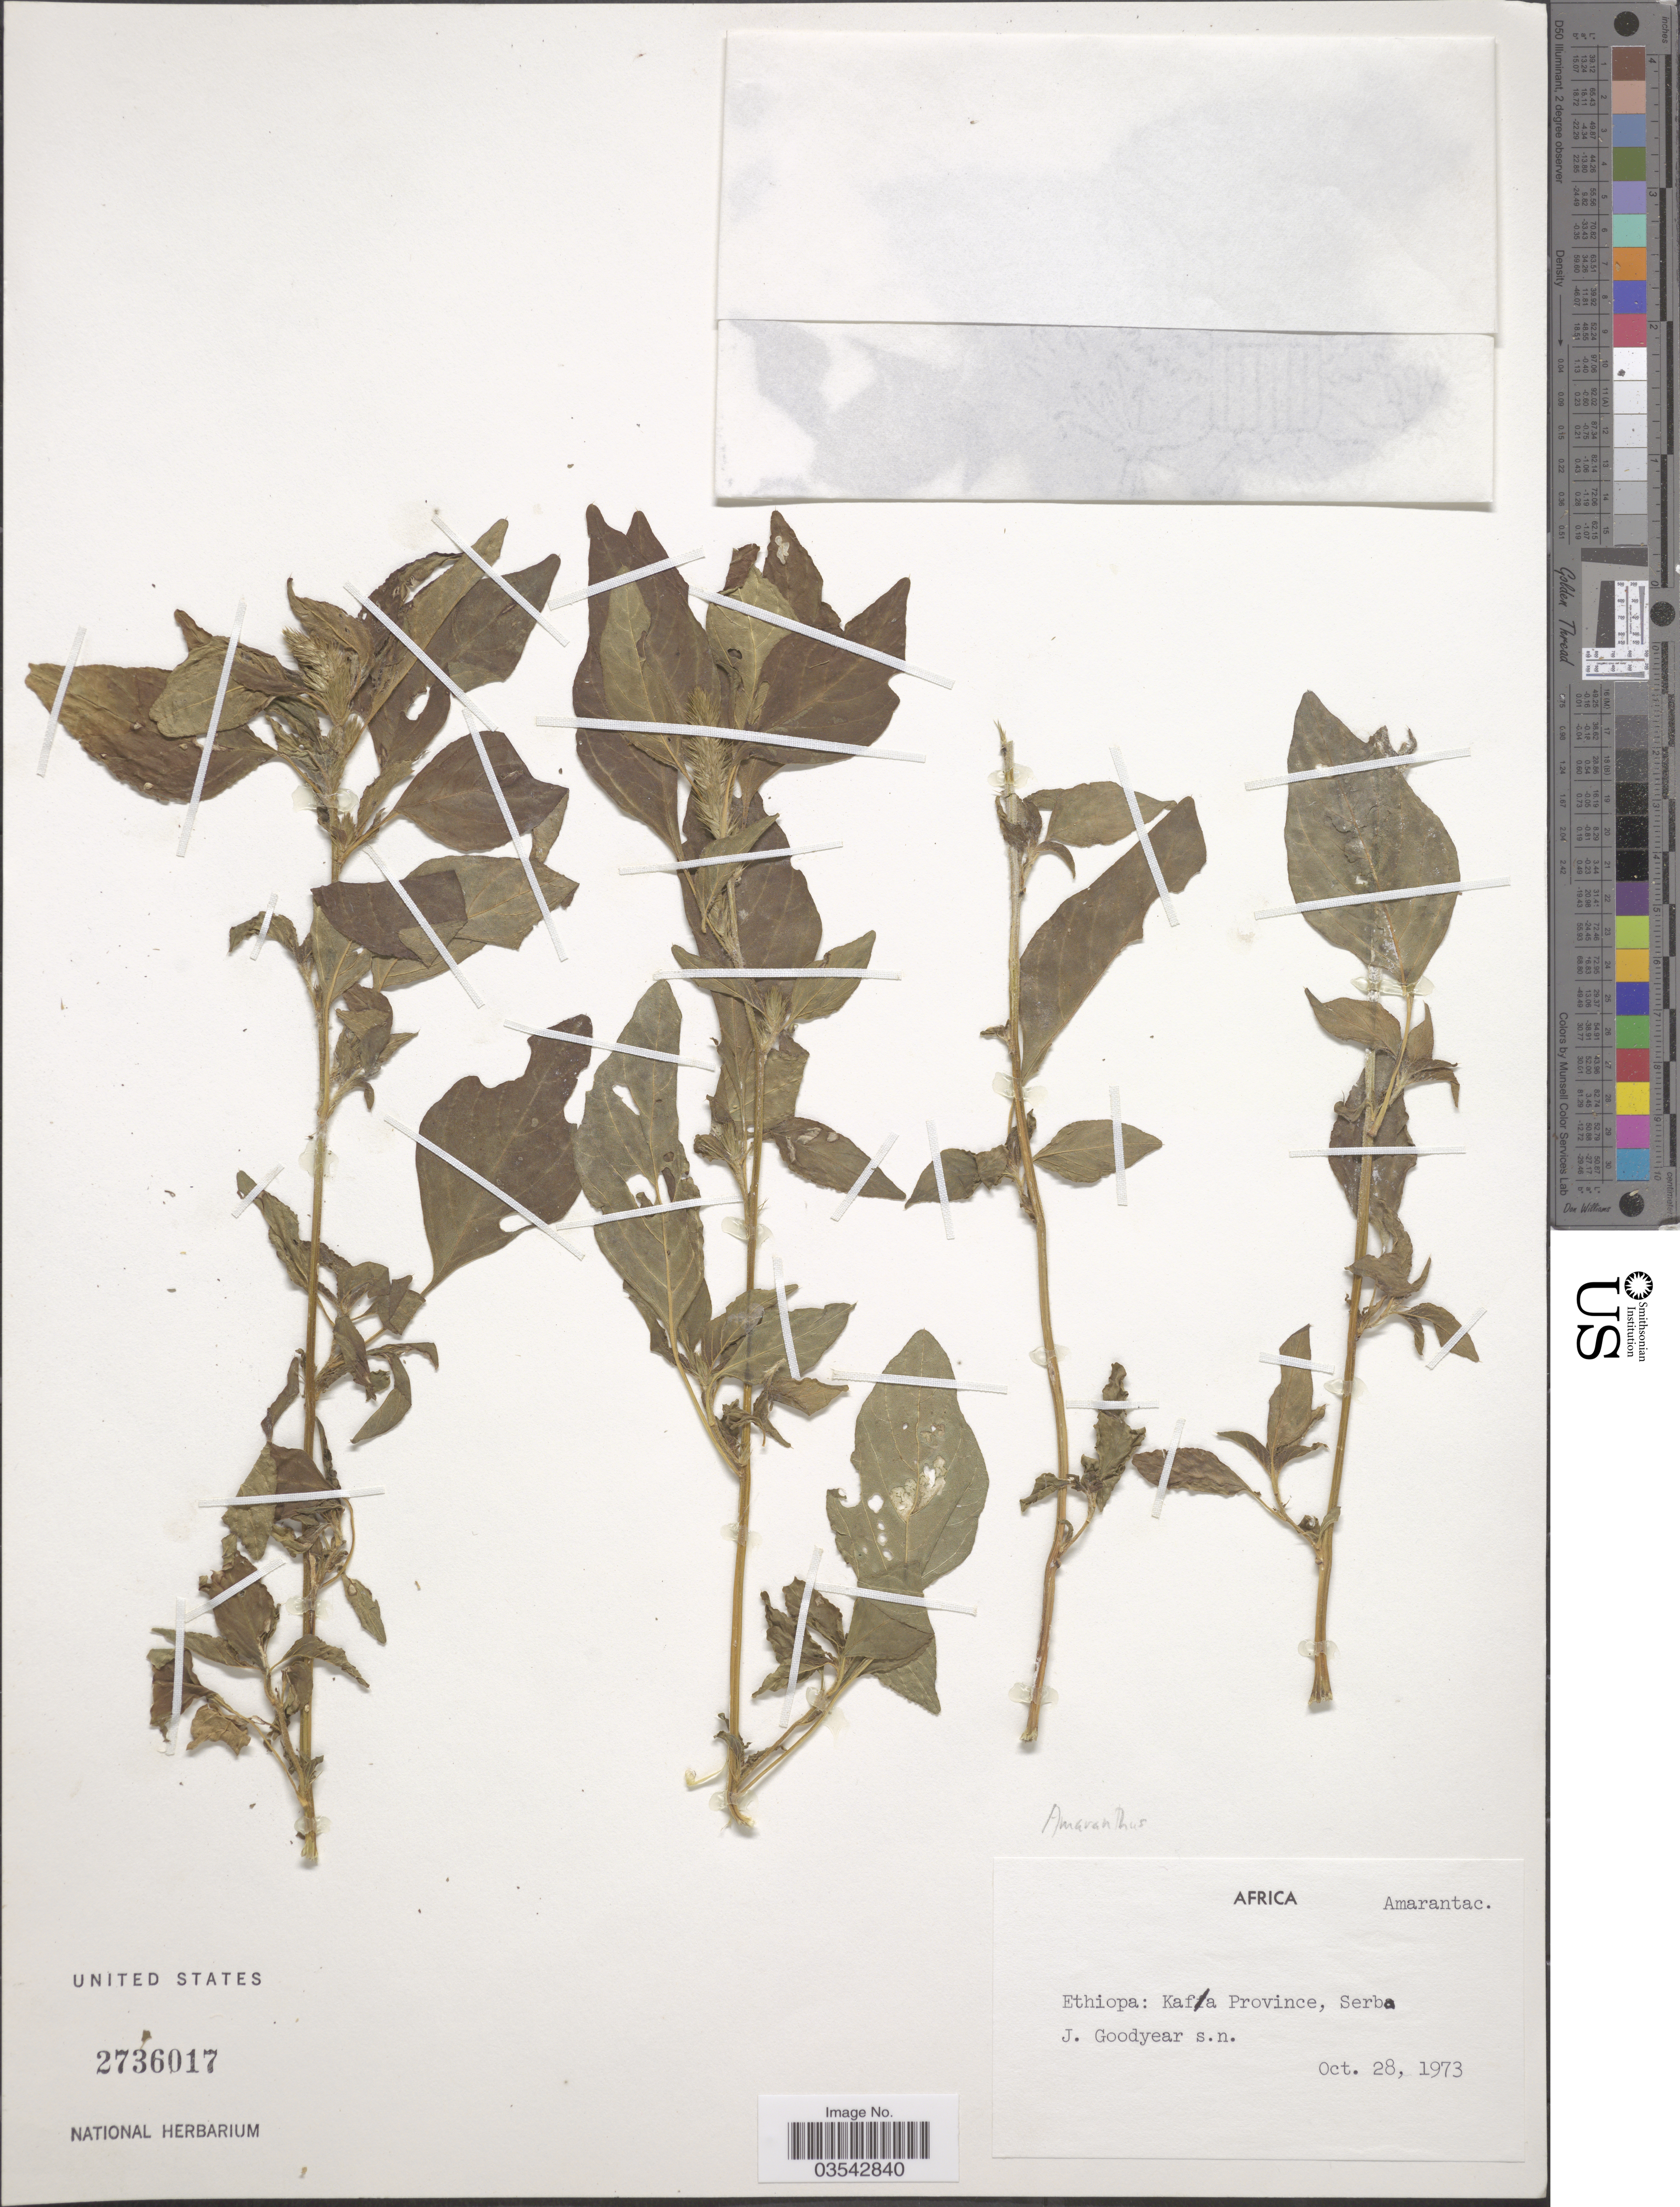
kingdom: Plantae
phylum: Tracheophyta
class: Magnoliopsida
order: Caryophyllales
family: Amaranthaceae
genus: Amaranthus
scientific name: Amaranthus sp.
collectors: J. Goodyear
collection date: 1973-10-28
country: Ethiopia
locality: Kafa Province, Serbo.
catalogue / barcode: US 2736017